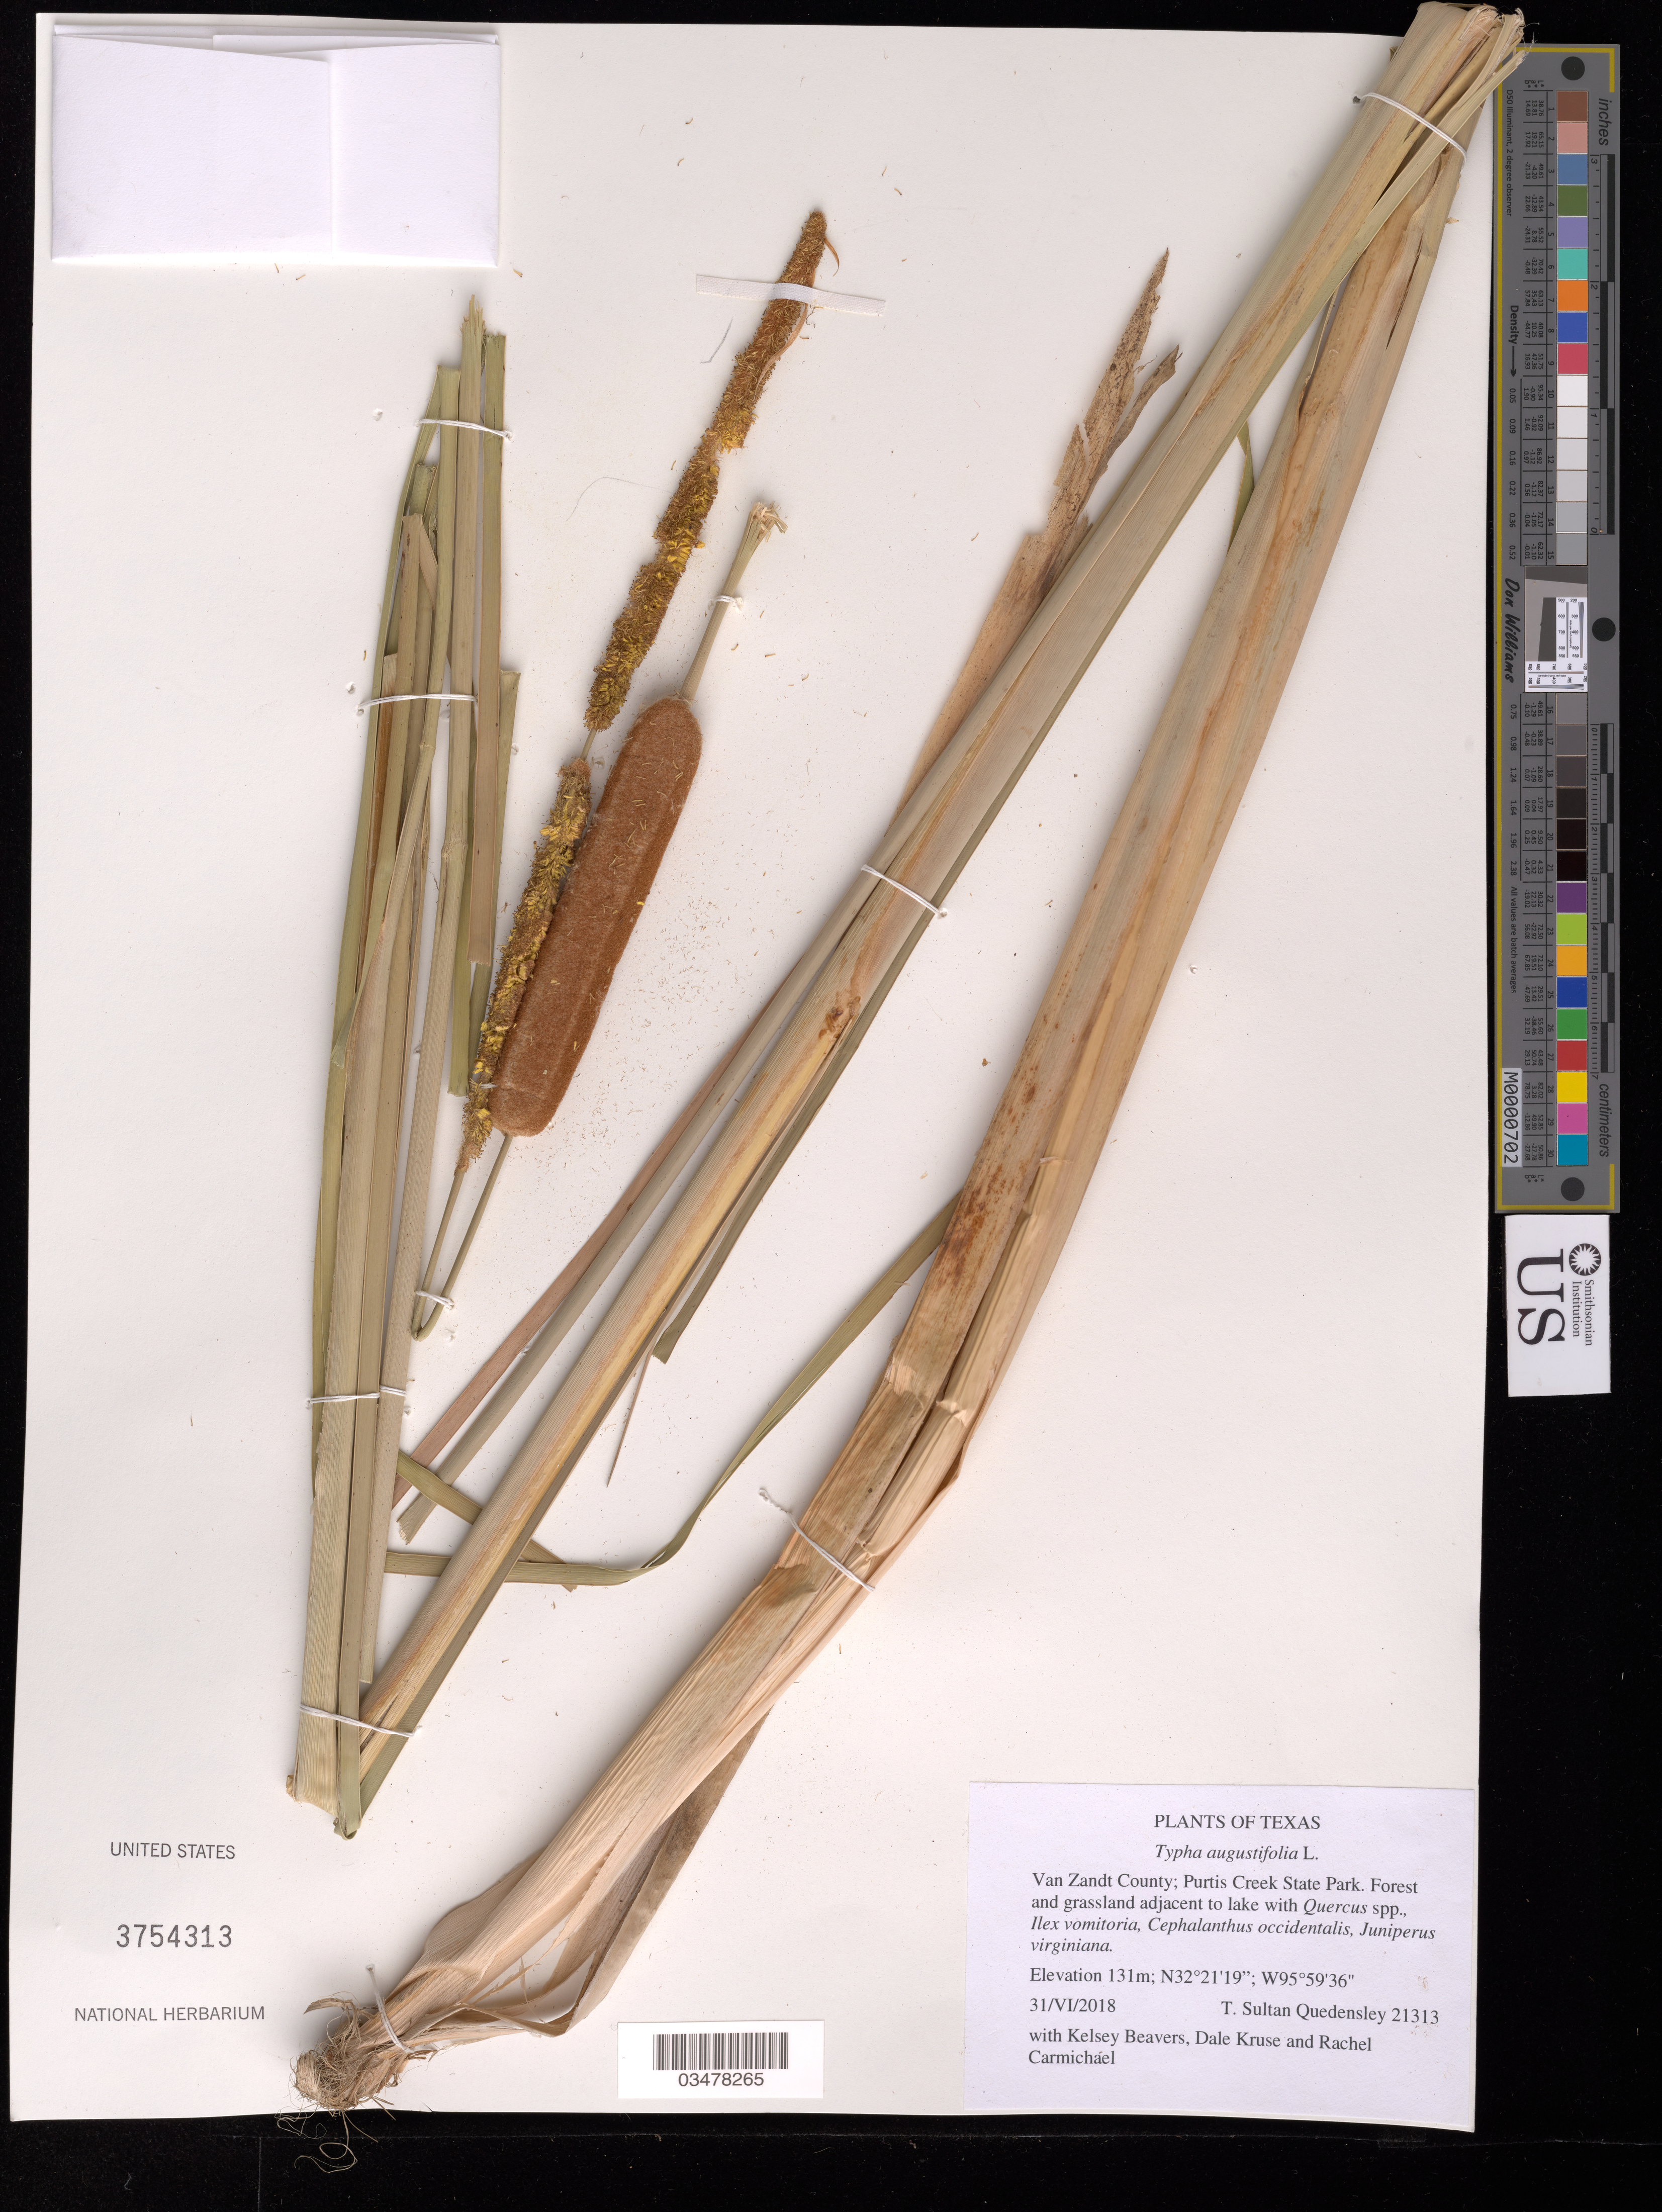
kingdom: Plantae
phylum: Tracheophyta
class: Liliopsida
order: Poales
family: Typhaceae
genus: Typha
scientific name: Typha angustifolia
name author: L.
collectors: T. S. Quedensley, K. Beavers, D. Kruse & R. Carmichael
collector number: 21313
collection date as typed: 31/VI/2018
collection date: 2018-06-30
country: United States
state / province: Texas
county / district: Van Zaudt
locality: Purtis Creek State Park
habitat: Forest and grassland adjacent to lake. With Quercus sp., Ilex vomitoria, Cephalanthus occidentalis, Juniperus virginiana.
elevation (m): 131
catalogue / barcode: US 3754313